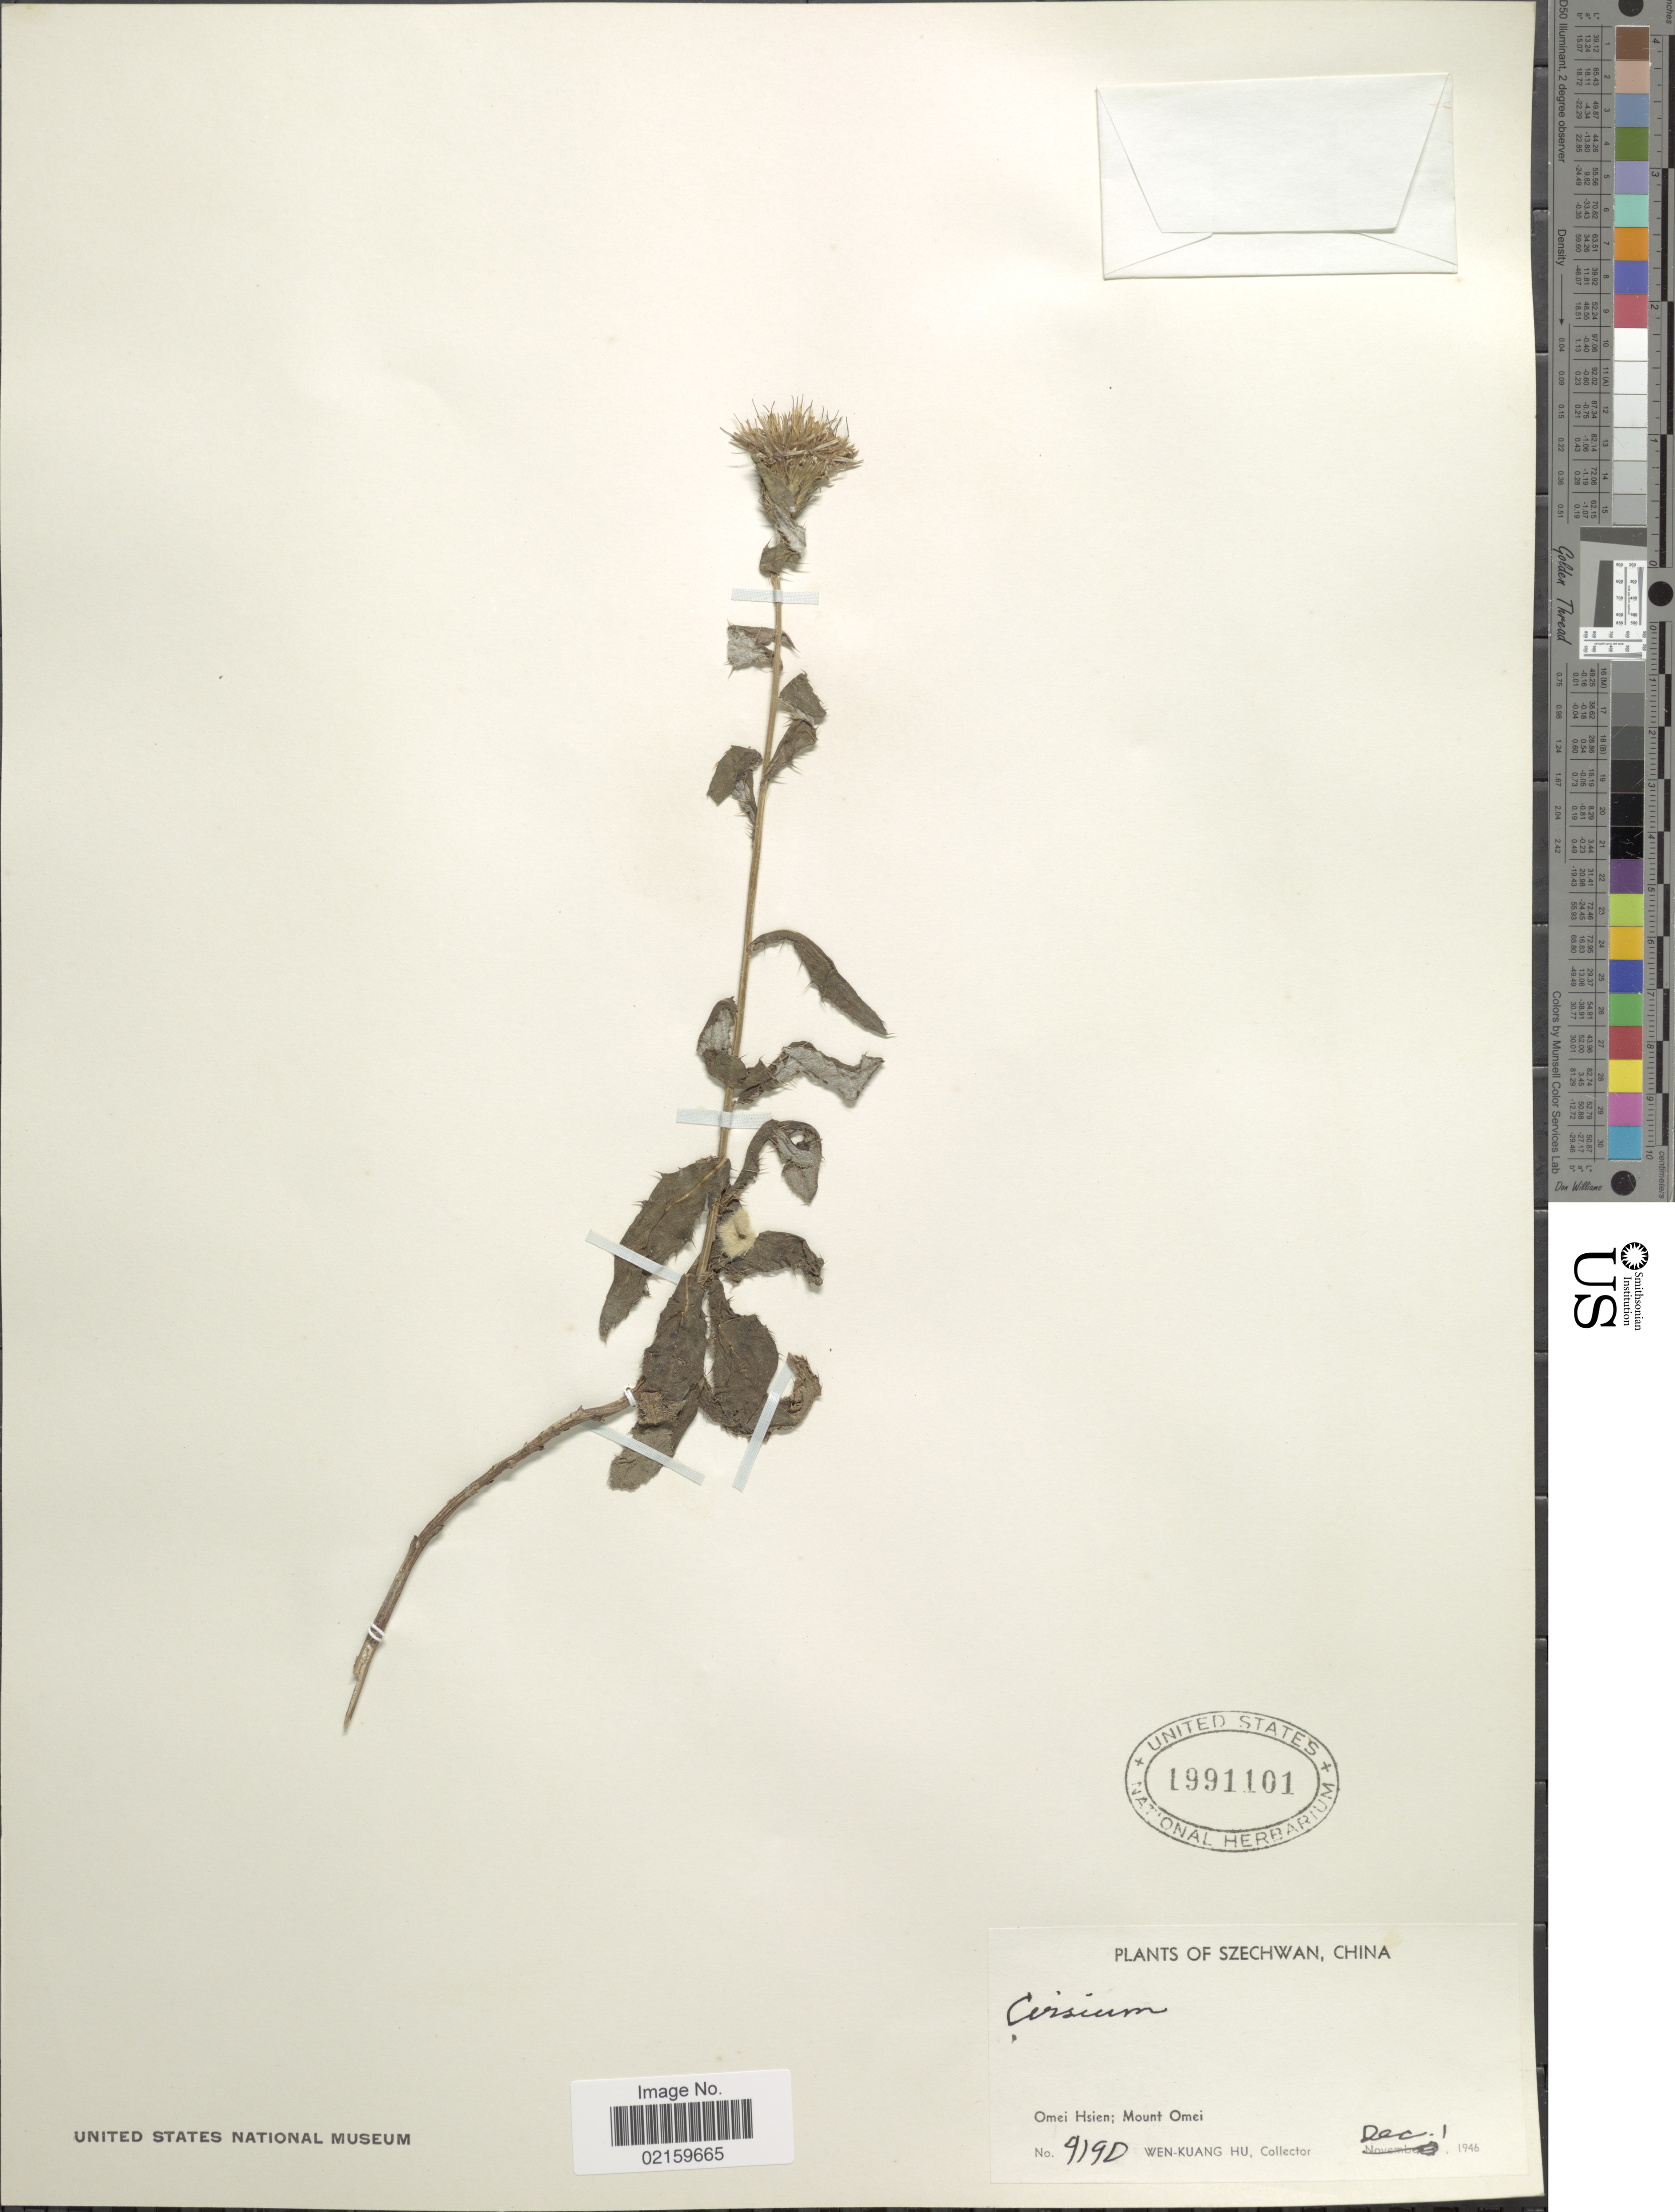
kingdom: Plantae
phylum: Tracheophyta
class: Magnoliopsida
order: Asterales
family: Asteraceae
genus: Cirsium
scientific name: Cirsium sp.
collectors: W. K. Hu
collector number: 9190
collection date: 1946-12-01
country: China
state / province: Sichuan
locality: Szechwan. Omei hsien; Mount Omei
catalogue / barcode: US 1991101